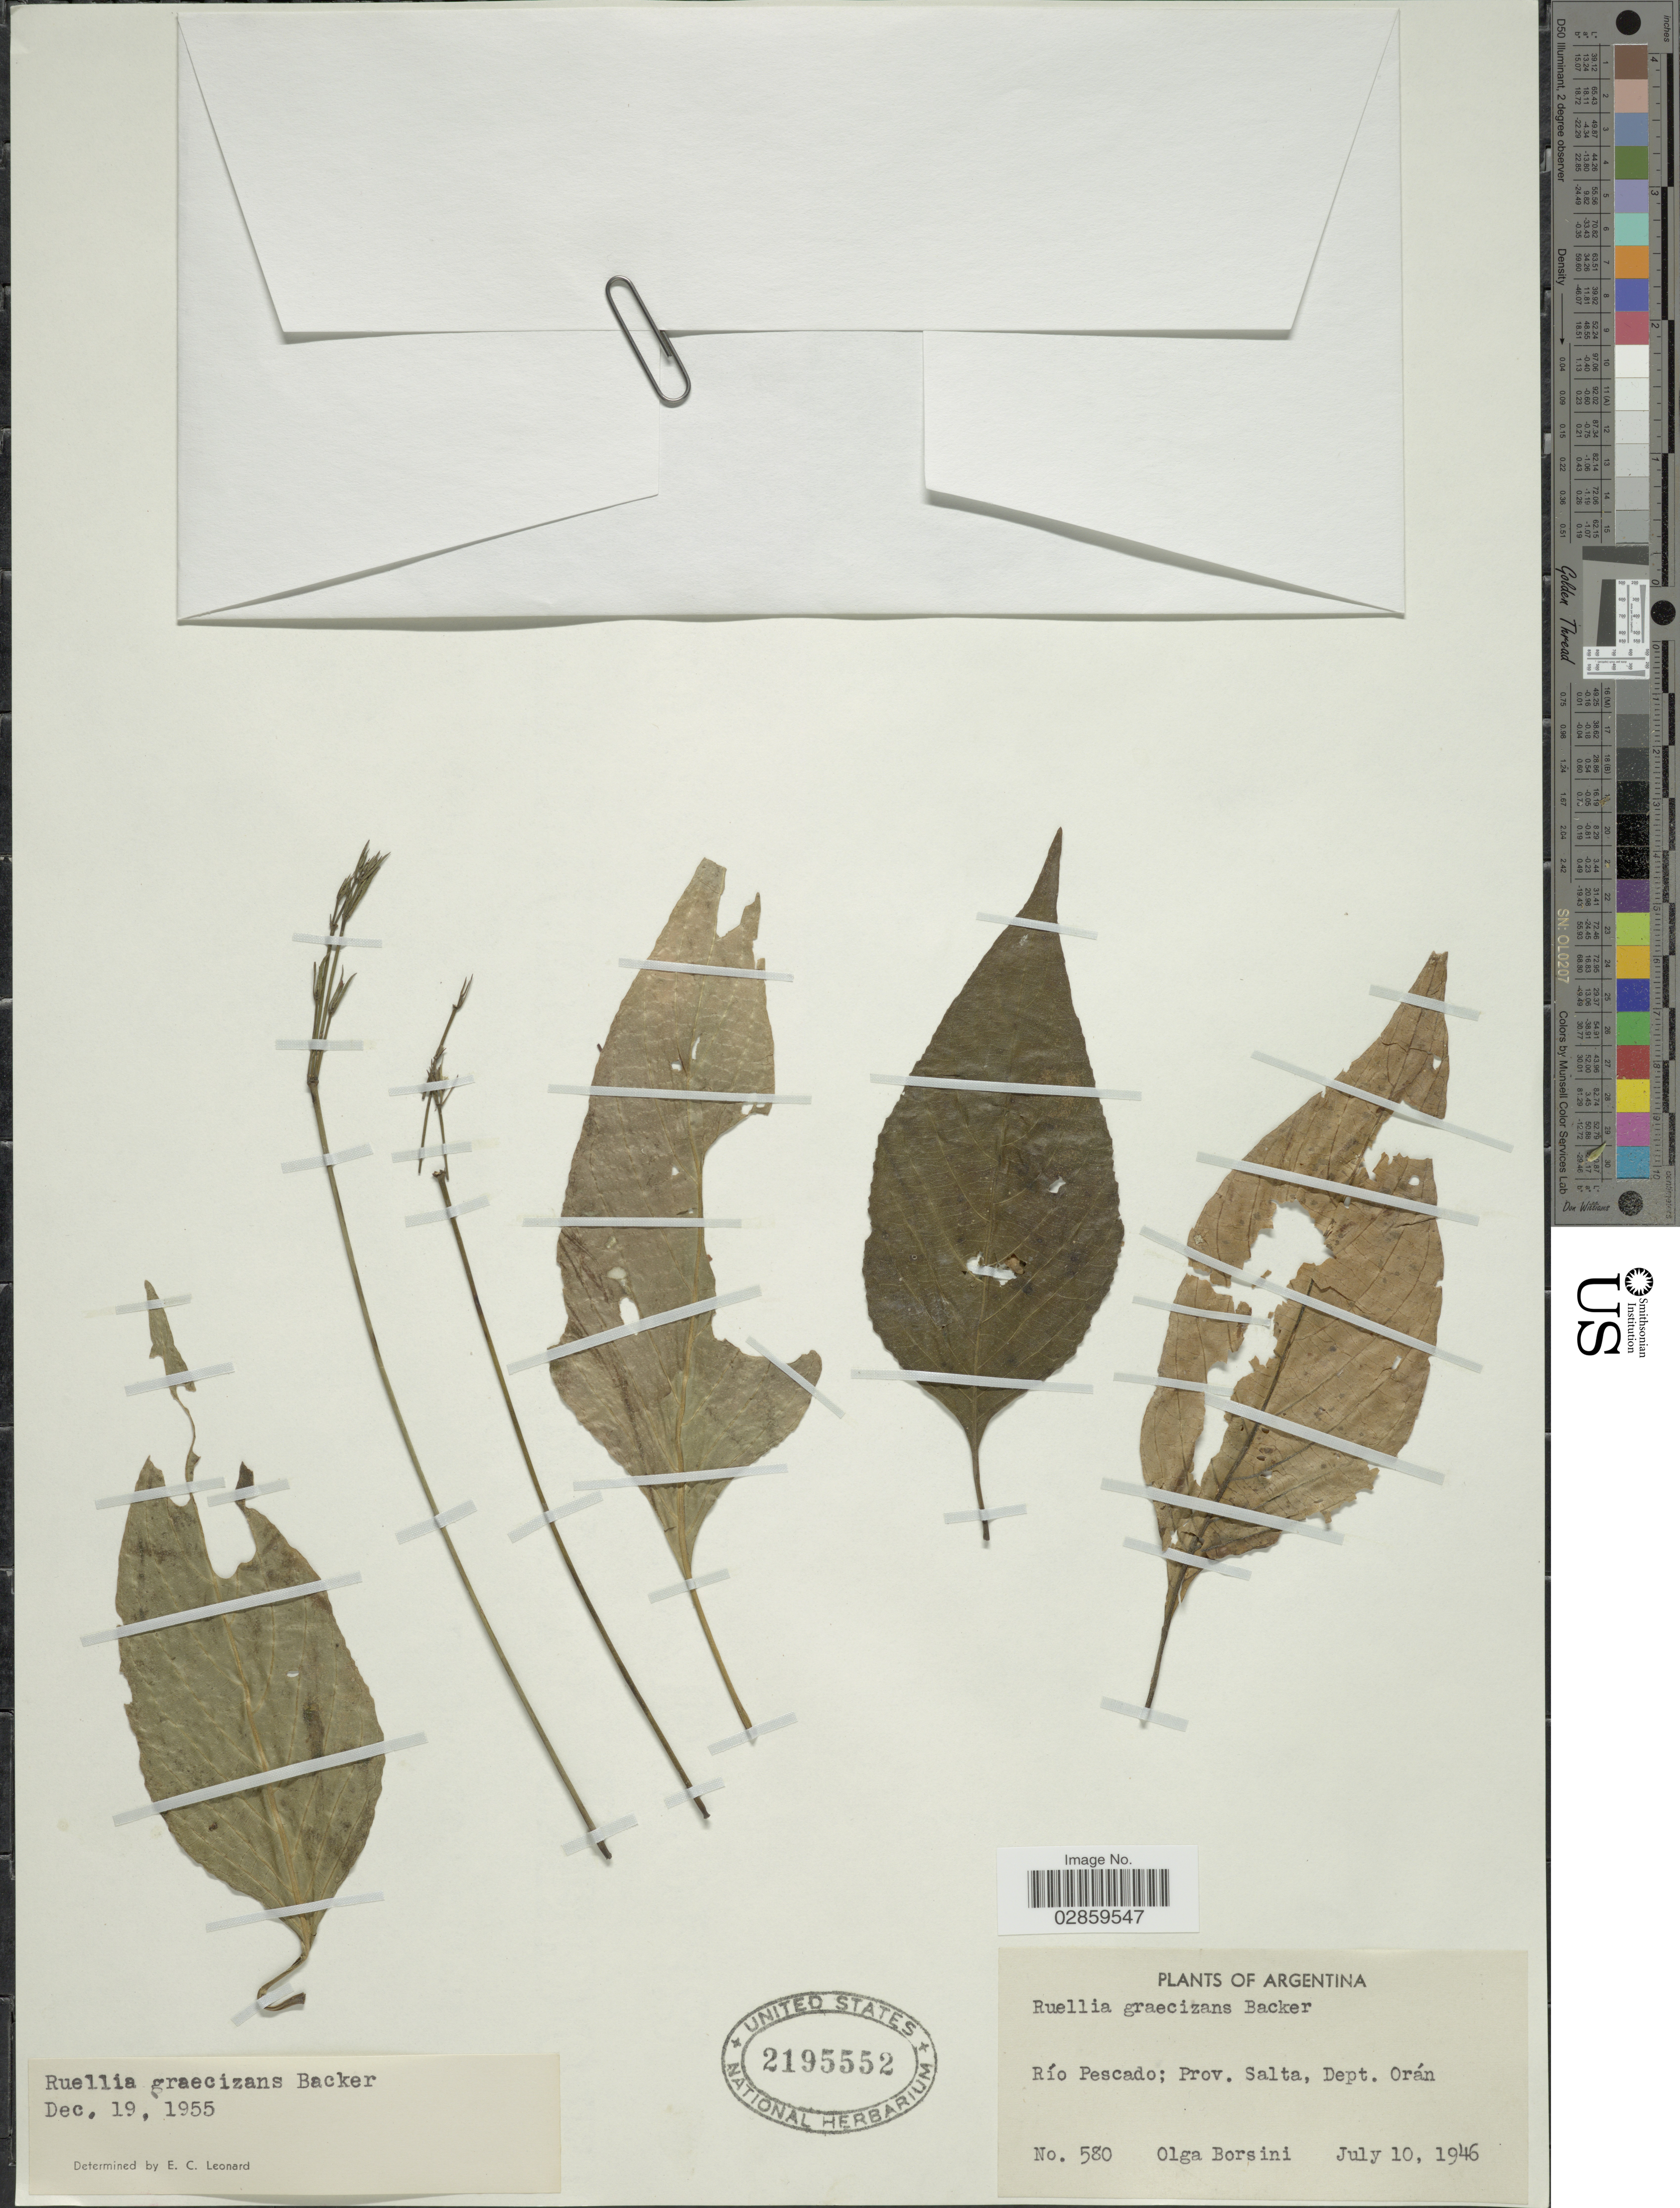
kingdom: Plantae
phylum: Tracheophyta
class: Magnoliopsida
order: Lamiales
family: Acanthaceae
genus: Ruellia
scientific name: Ruellia brevifolia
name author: (Pohl) C. Ezcurra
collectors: O. H. Borsini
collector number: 580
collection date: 1946-07-10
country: Argentina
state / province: Salta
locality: Río Pescado. Dept. Orán.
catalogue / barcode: US 2195552